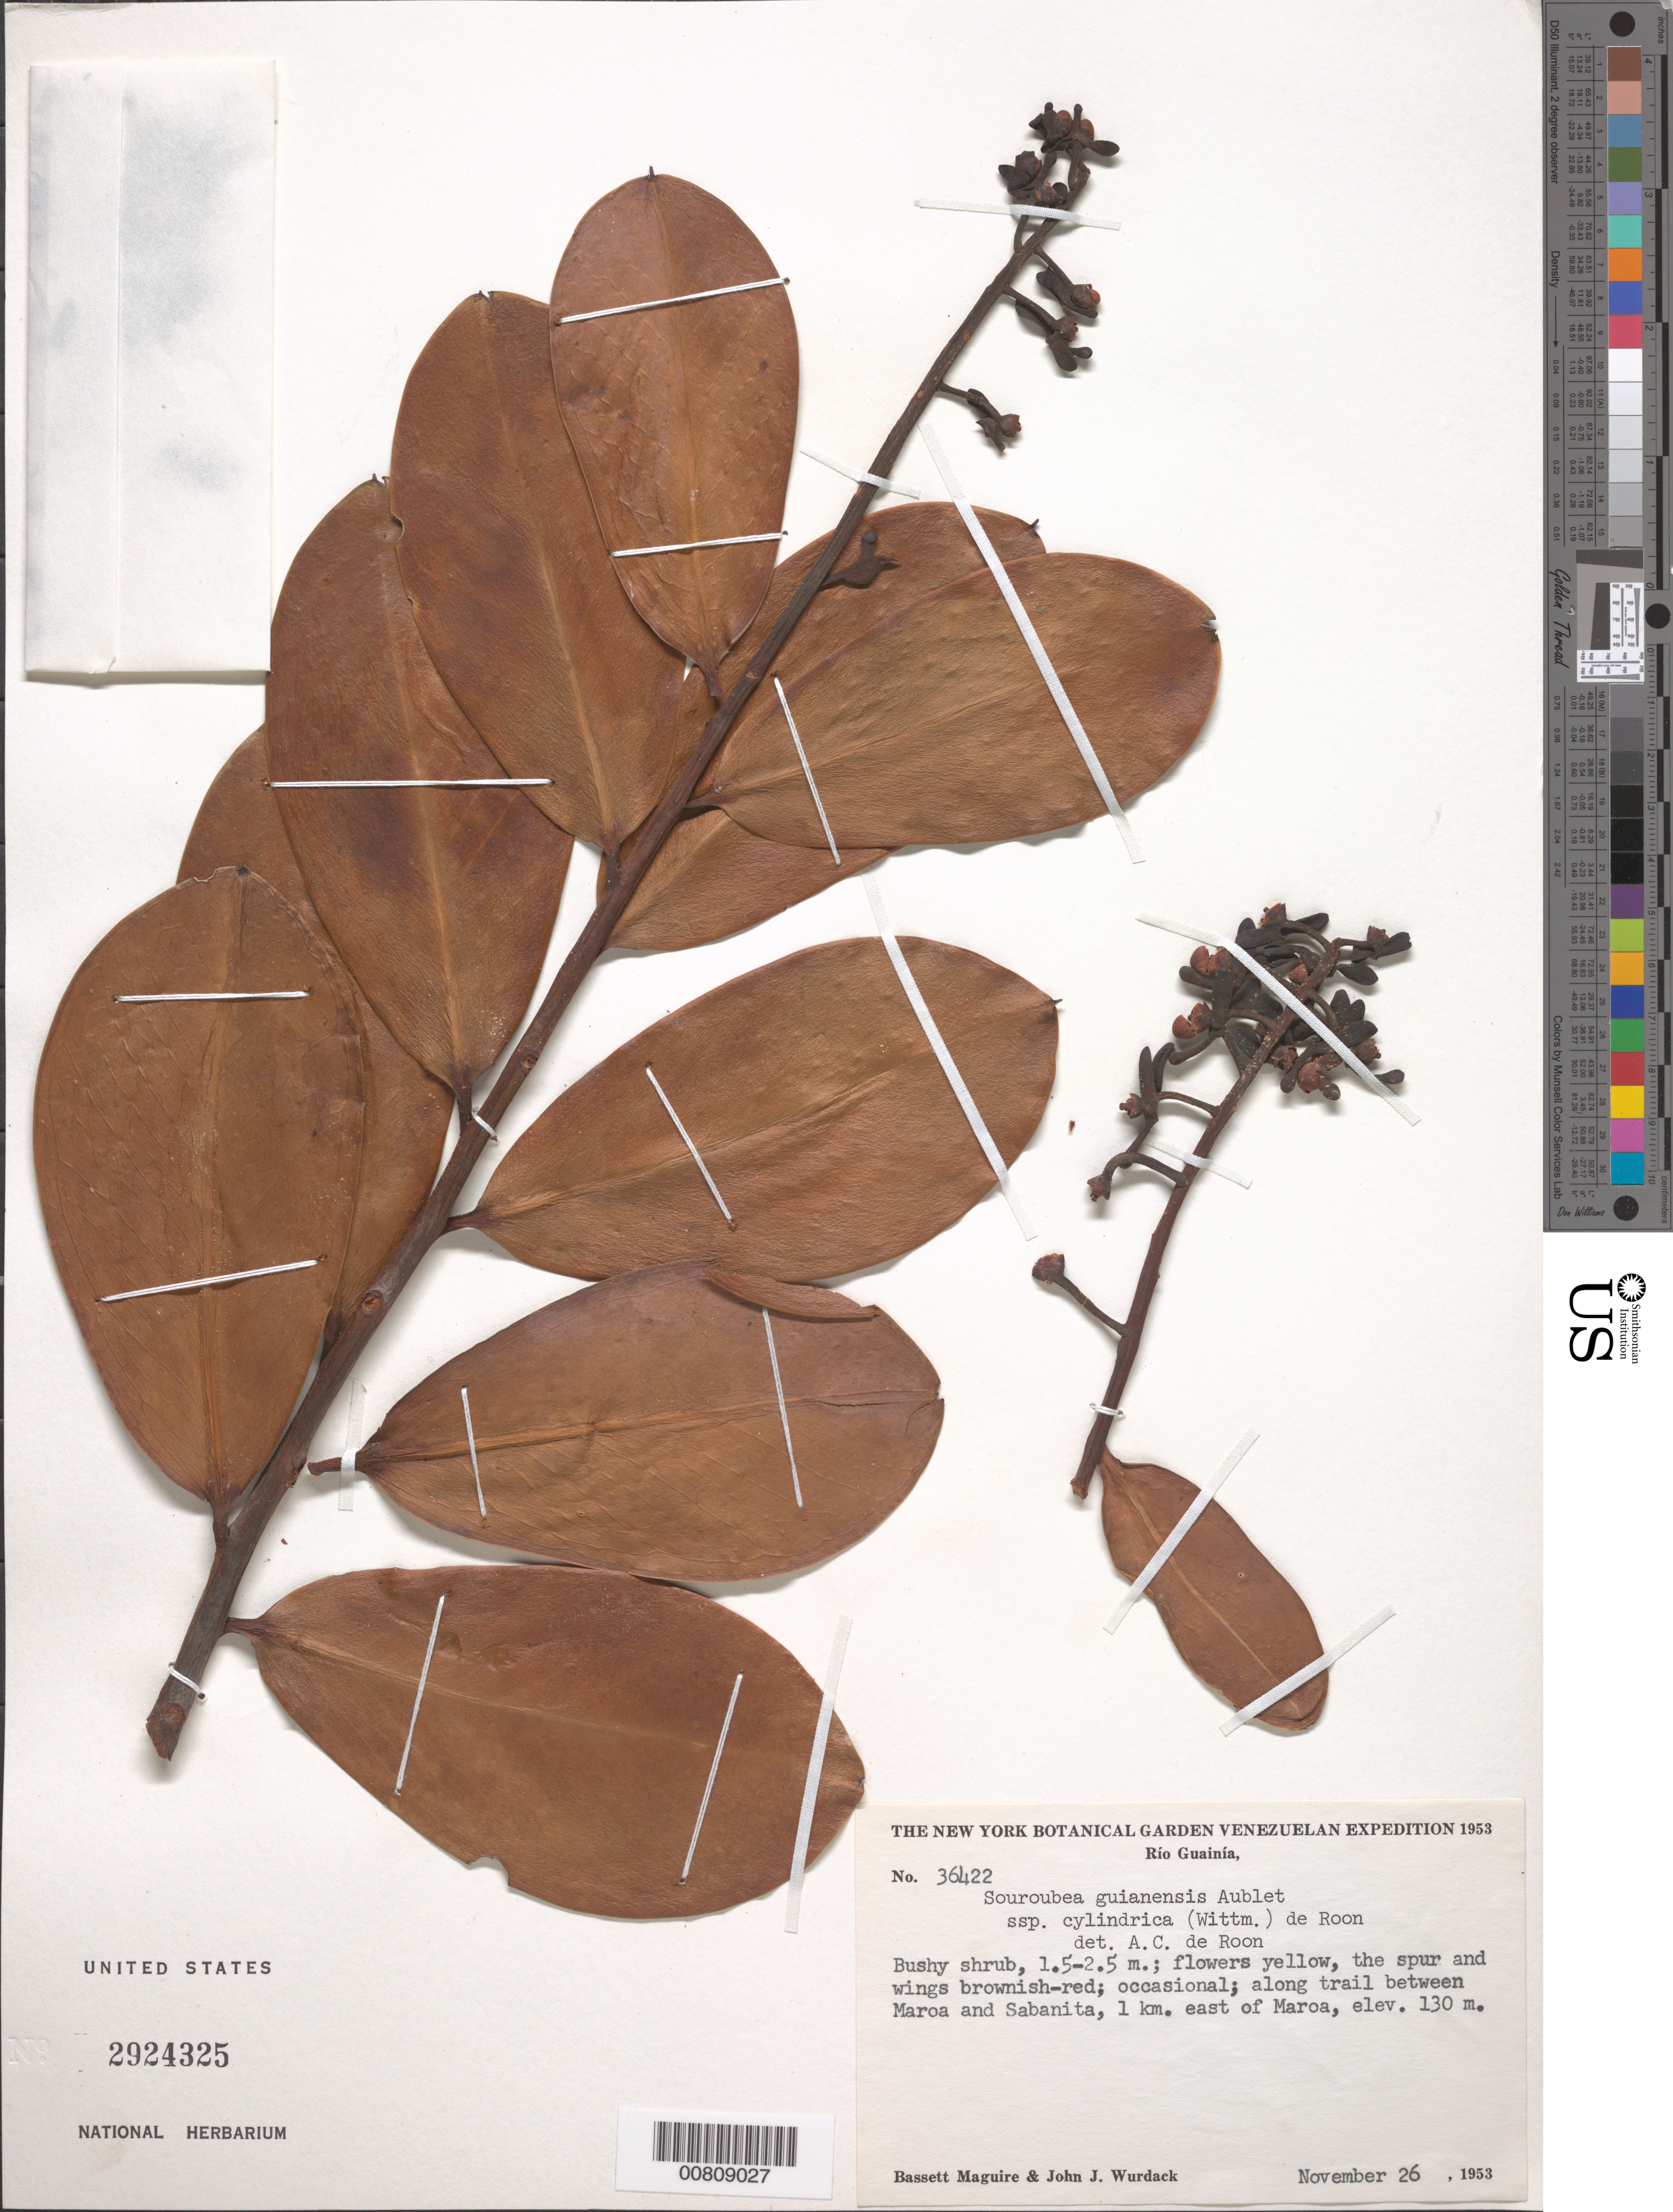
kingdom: Plantae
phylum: Tracheophyta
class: Magnoliopsida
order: Ericales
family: Marcgraviaceae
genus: Souroubea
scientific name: Souroubea guianensis subsp. cylindrica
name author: (Wittm.) de Roon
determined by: de Roon, A. C.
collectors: B. Maguire, J. J. Wurdack & G. S. Bunting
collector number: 36422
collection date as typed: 26-Nov-53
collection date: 1953-11-26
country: Venezuela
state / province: Amazonas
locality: Río Guainía, between Maroa & Sabanita, 1 km E of Maroa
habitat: Along trail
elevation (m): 120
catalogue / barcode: US 2924325